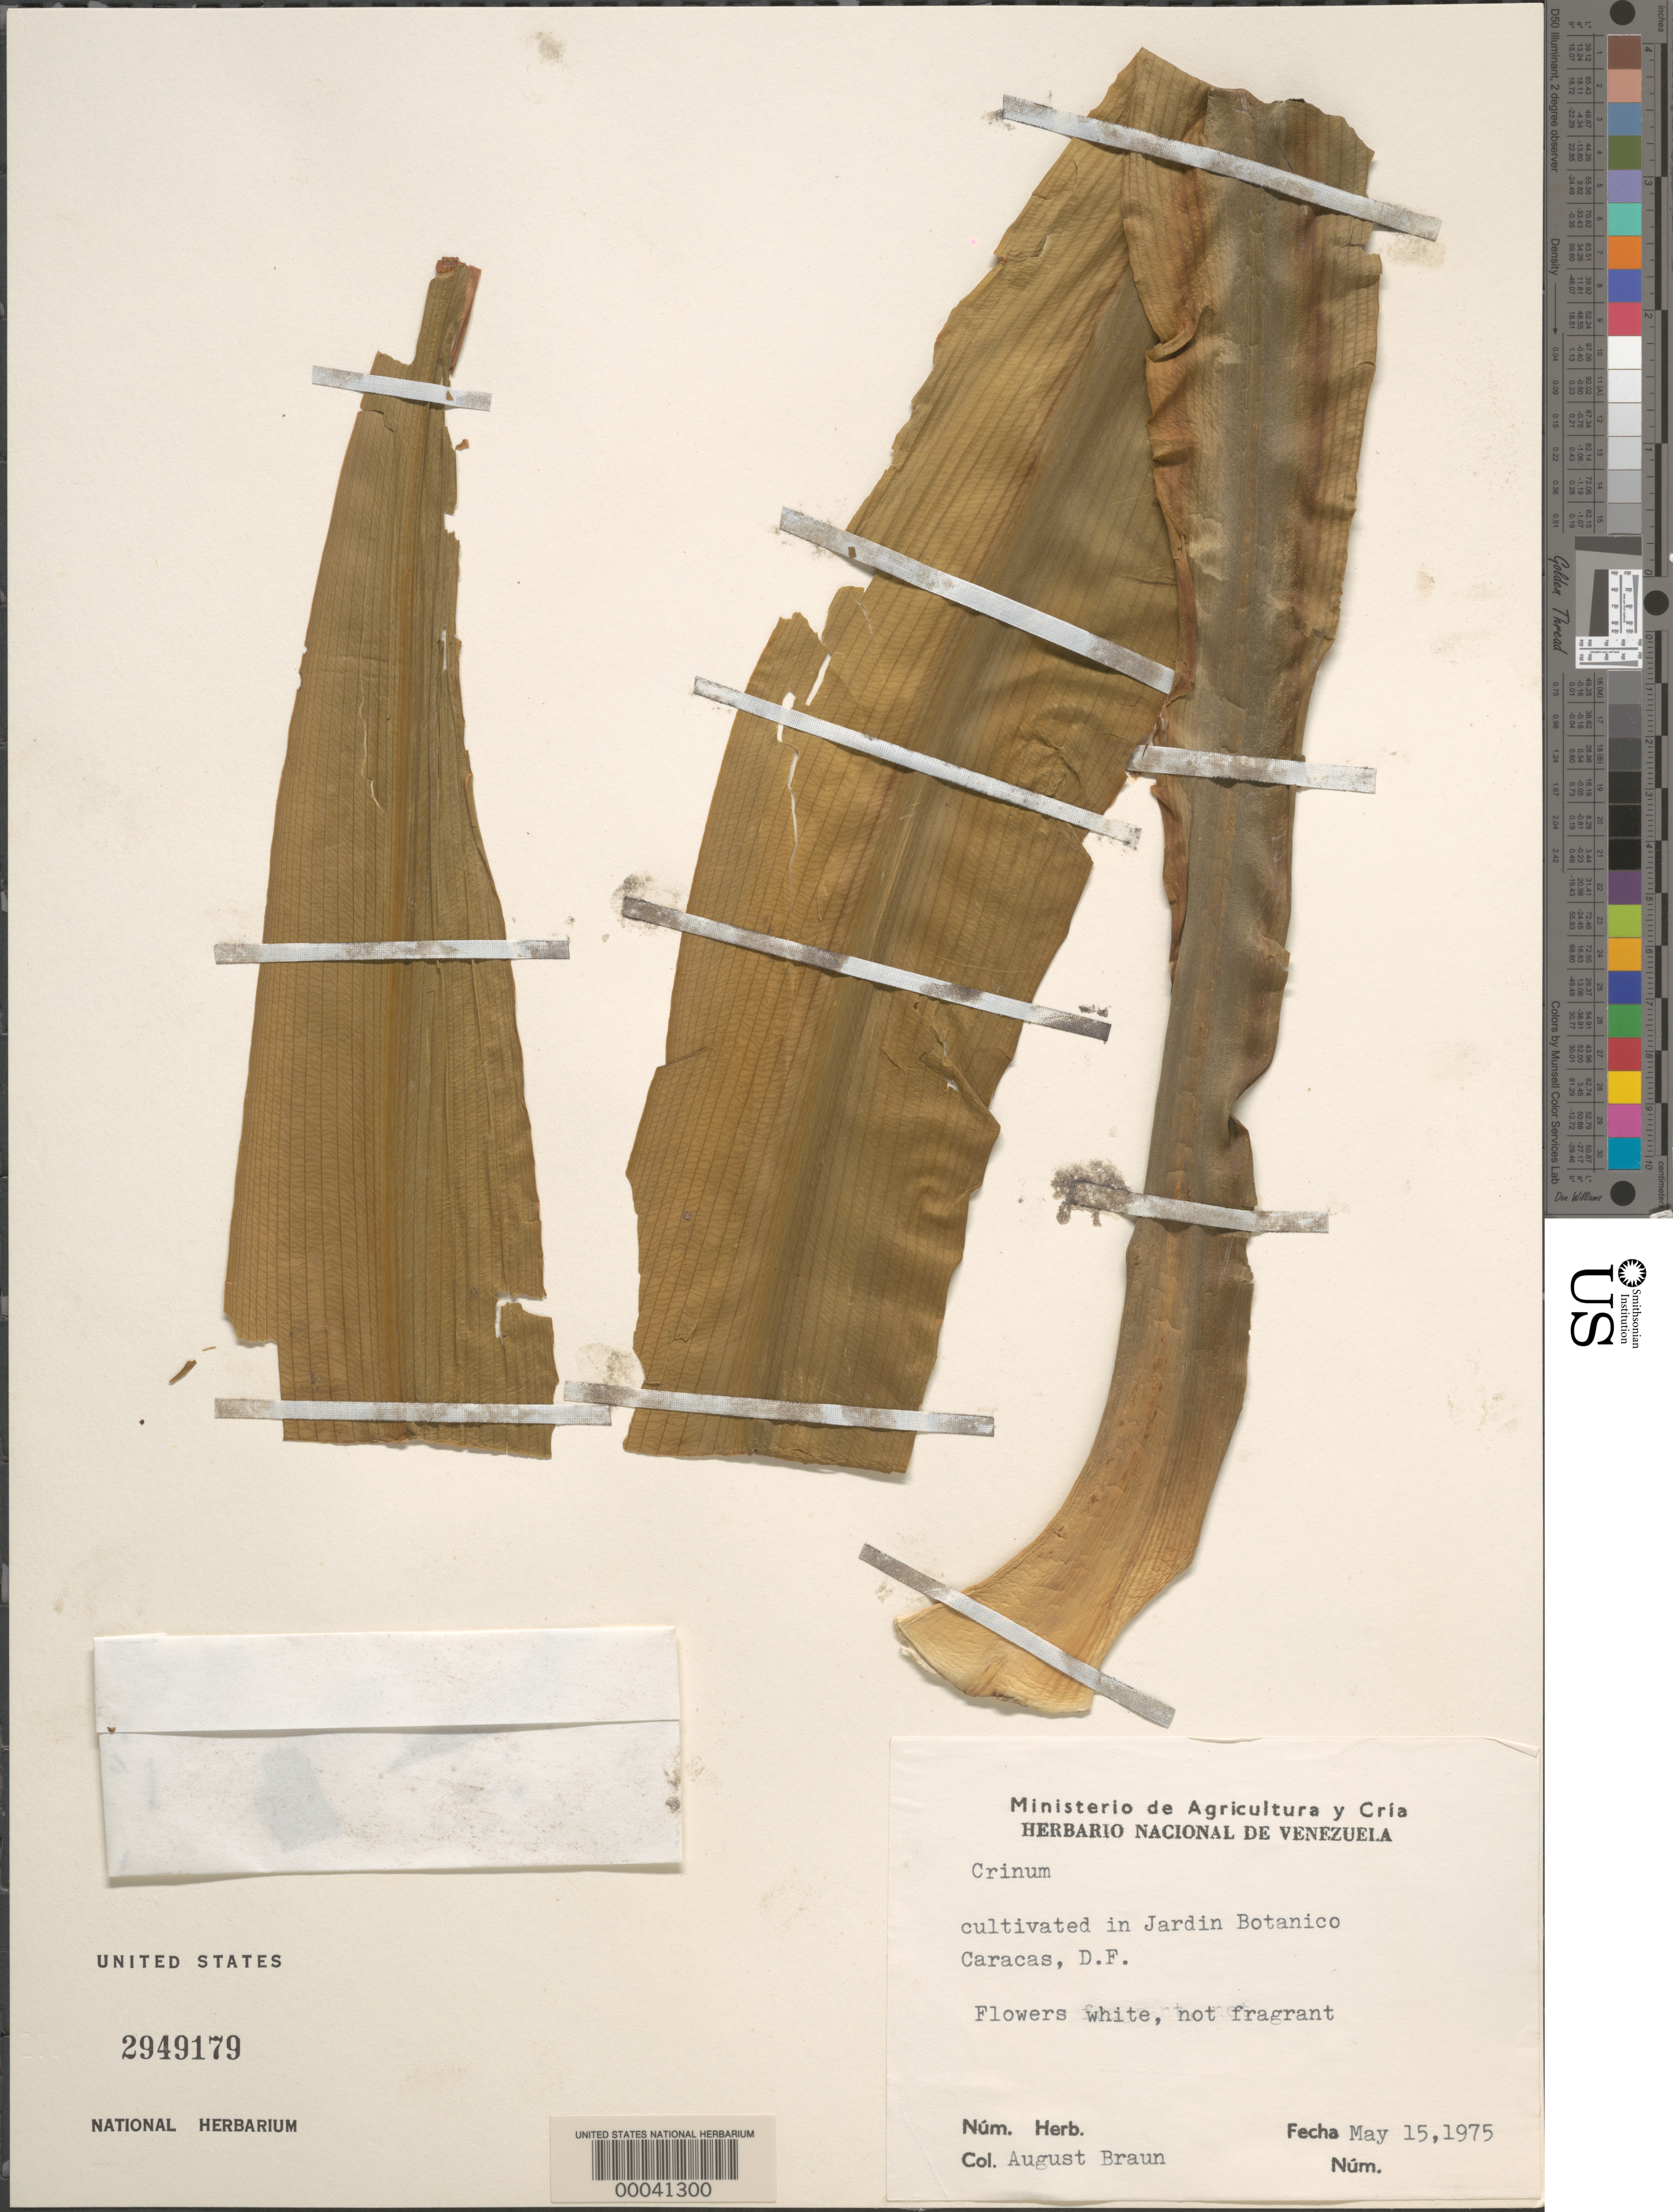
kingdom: Plantae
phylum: Tracheophyta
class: Liliopsida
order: Asparagales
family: Amaryllidaceae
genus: Crinum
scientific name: Crinum sp.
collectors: A. Braun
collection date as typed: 15 May 1975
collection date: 1975-05-15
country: Venezuela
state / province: Distrito Federal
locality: Caracas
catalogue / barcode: US 2949179